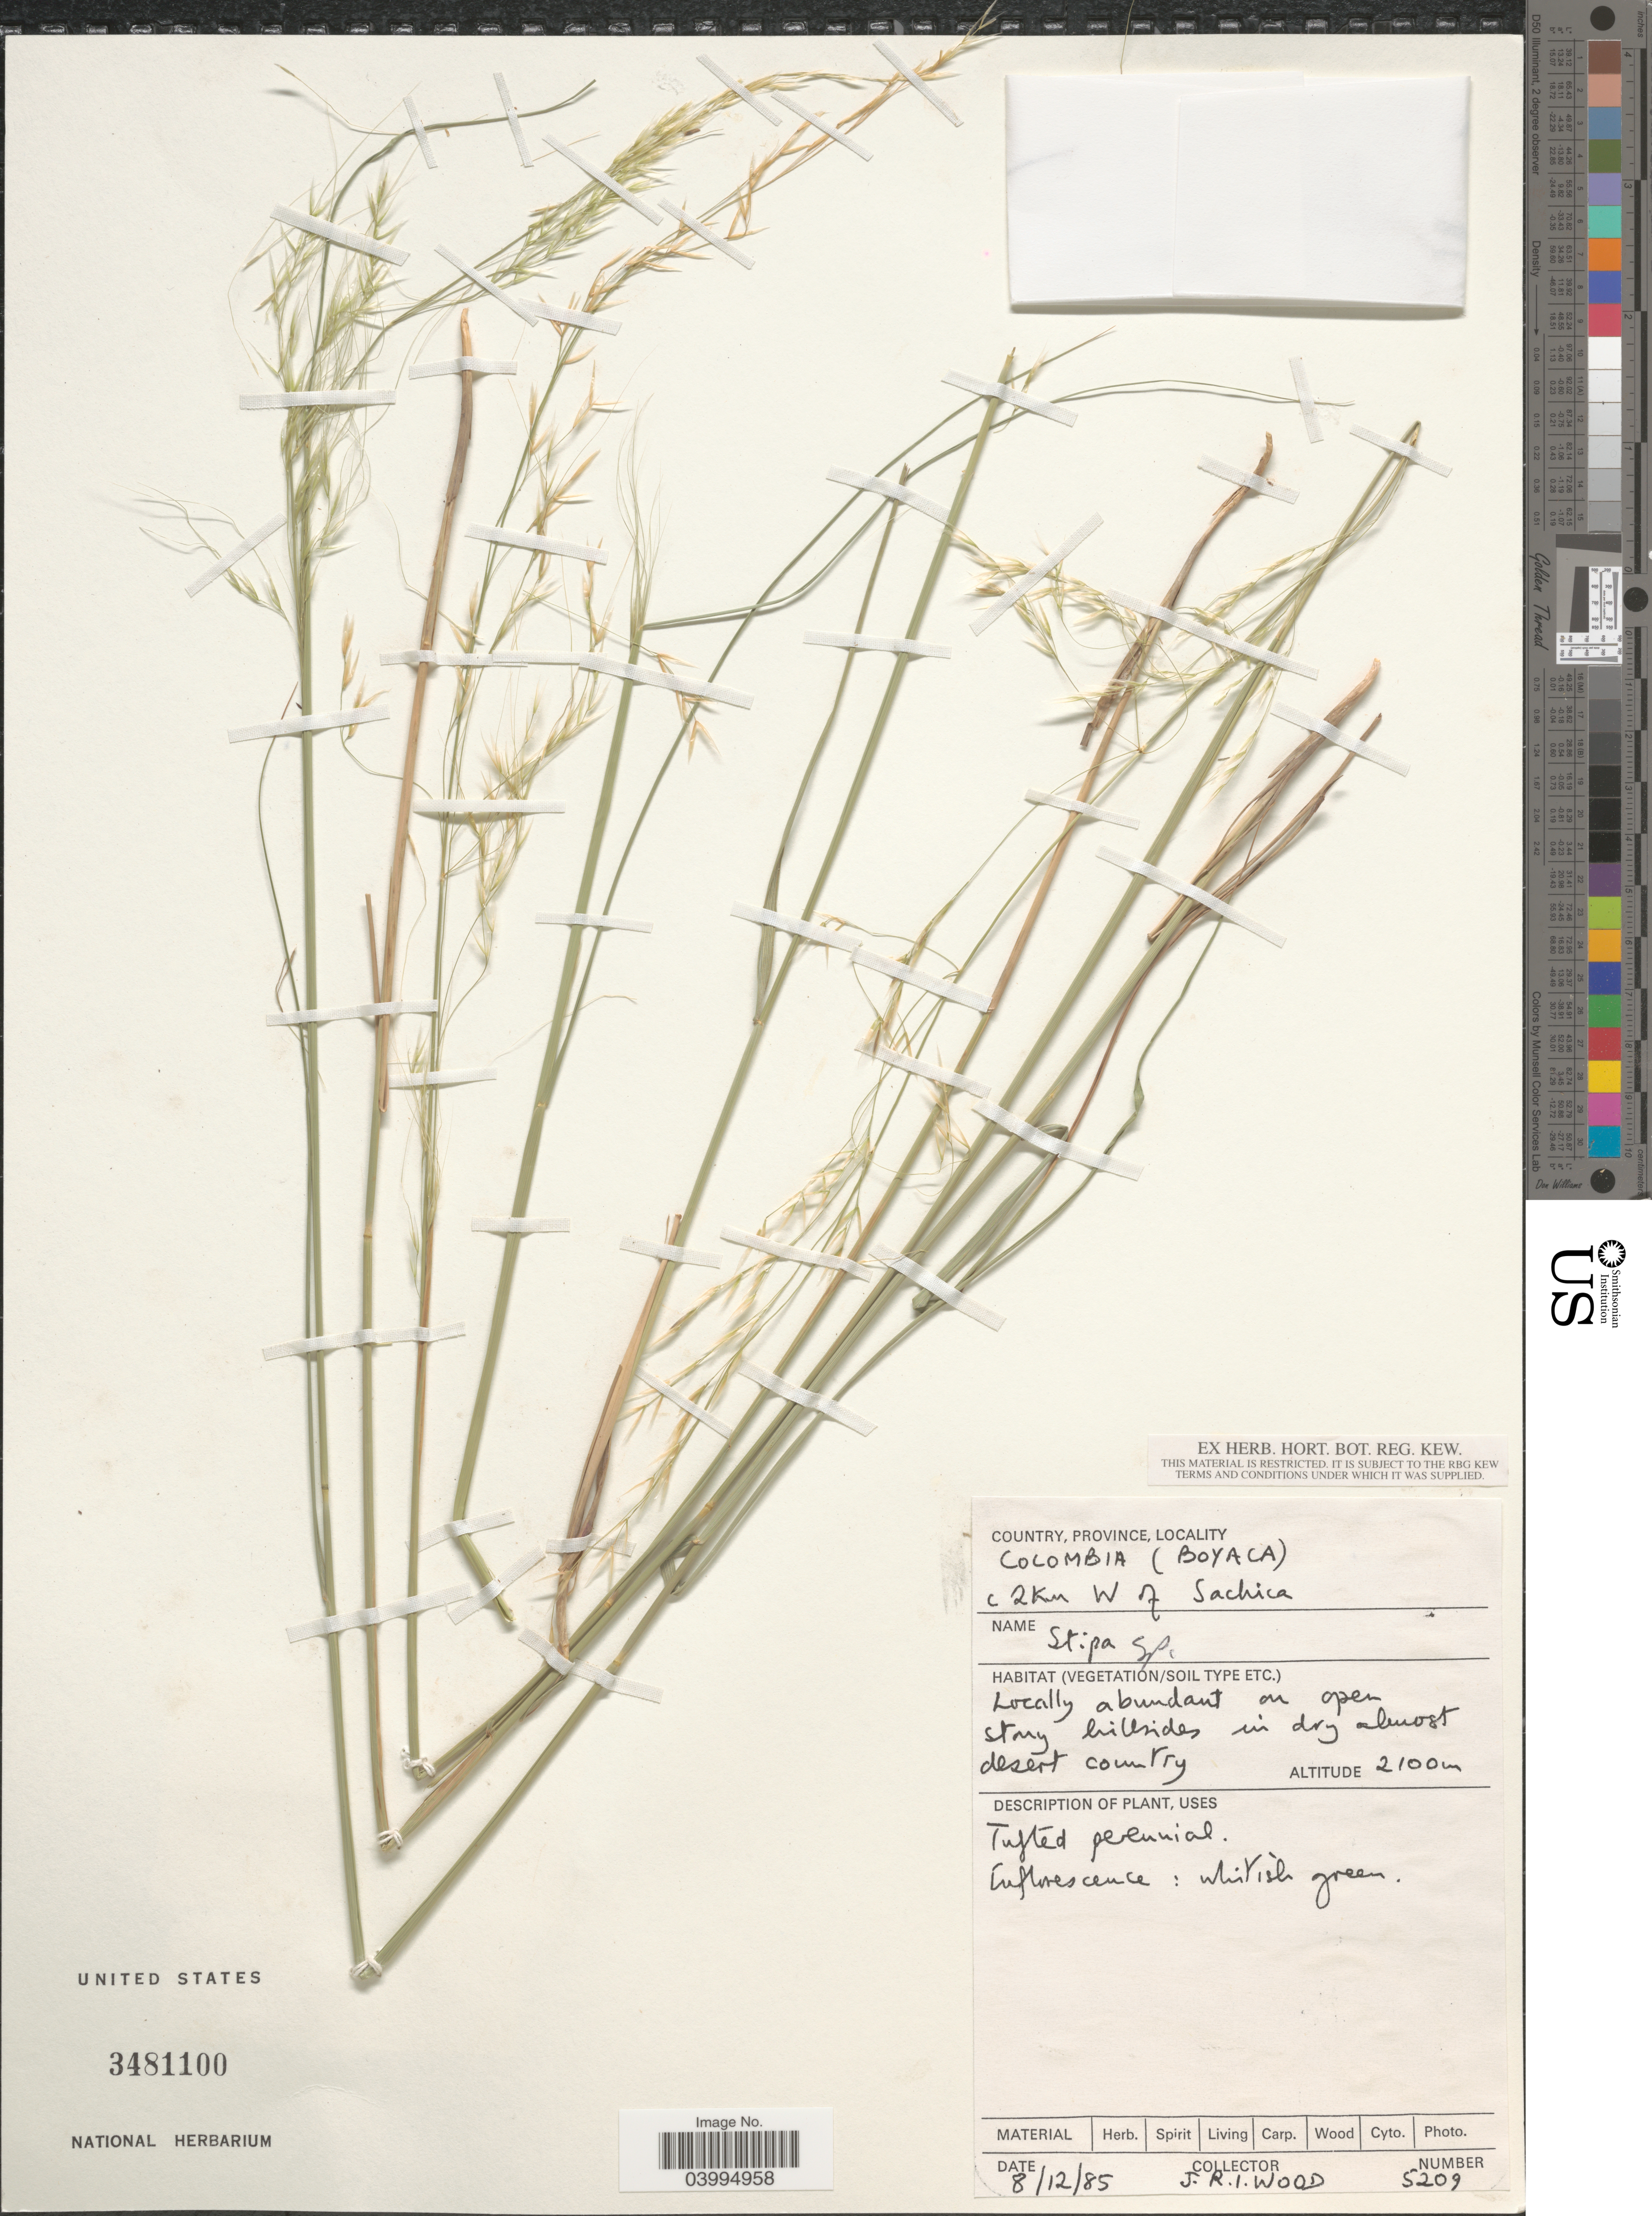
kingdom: Plantae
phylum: Tracheophyta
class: Liliopsida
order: Poales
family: Poaceae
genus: Stipa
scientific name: Stipa sp.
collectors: J. R. I. Wood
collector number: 5209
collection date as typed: Transcribed d/m/y: 8/12/85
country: Colombia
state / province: Boyacá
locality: C 2 Km W of Sachica.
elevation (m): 2100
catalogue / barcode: US 3481100